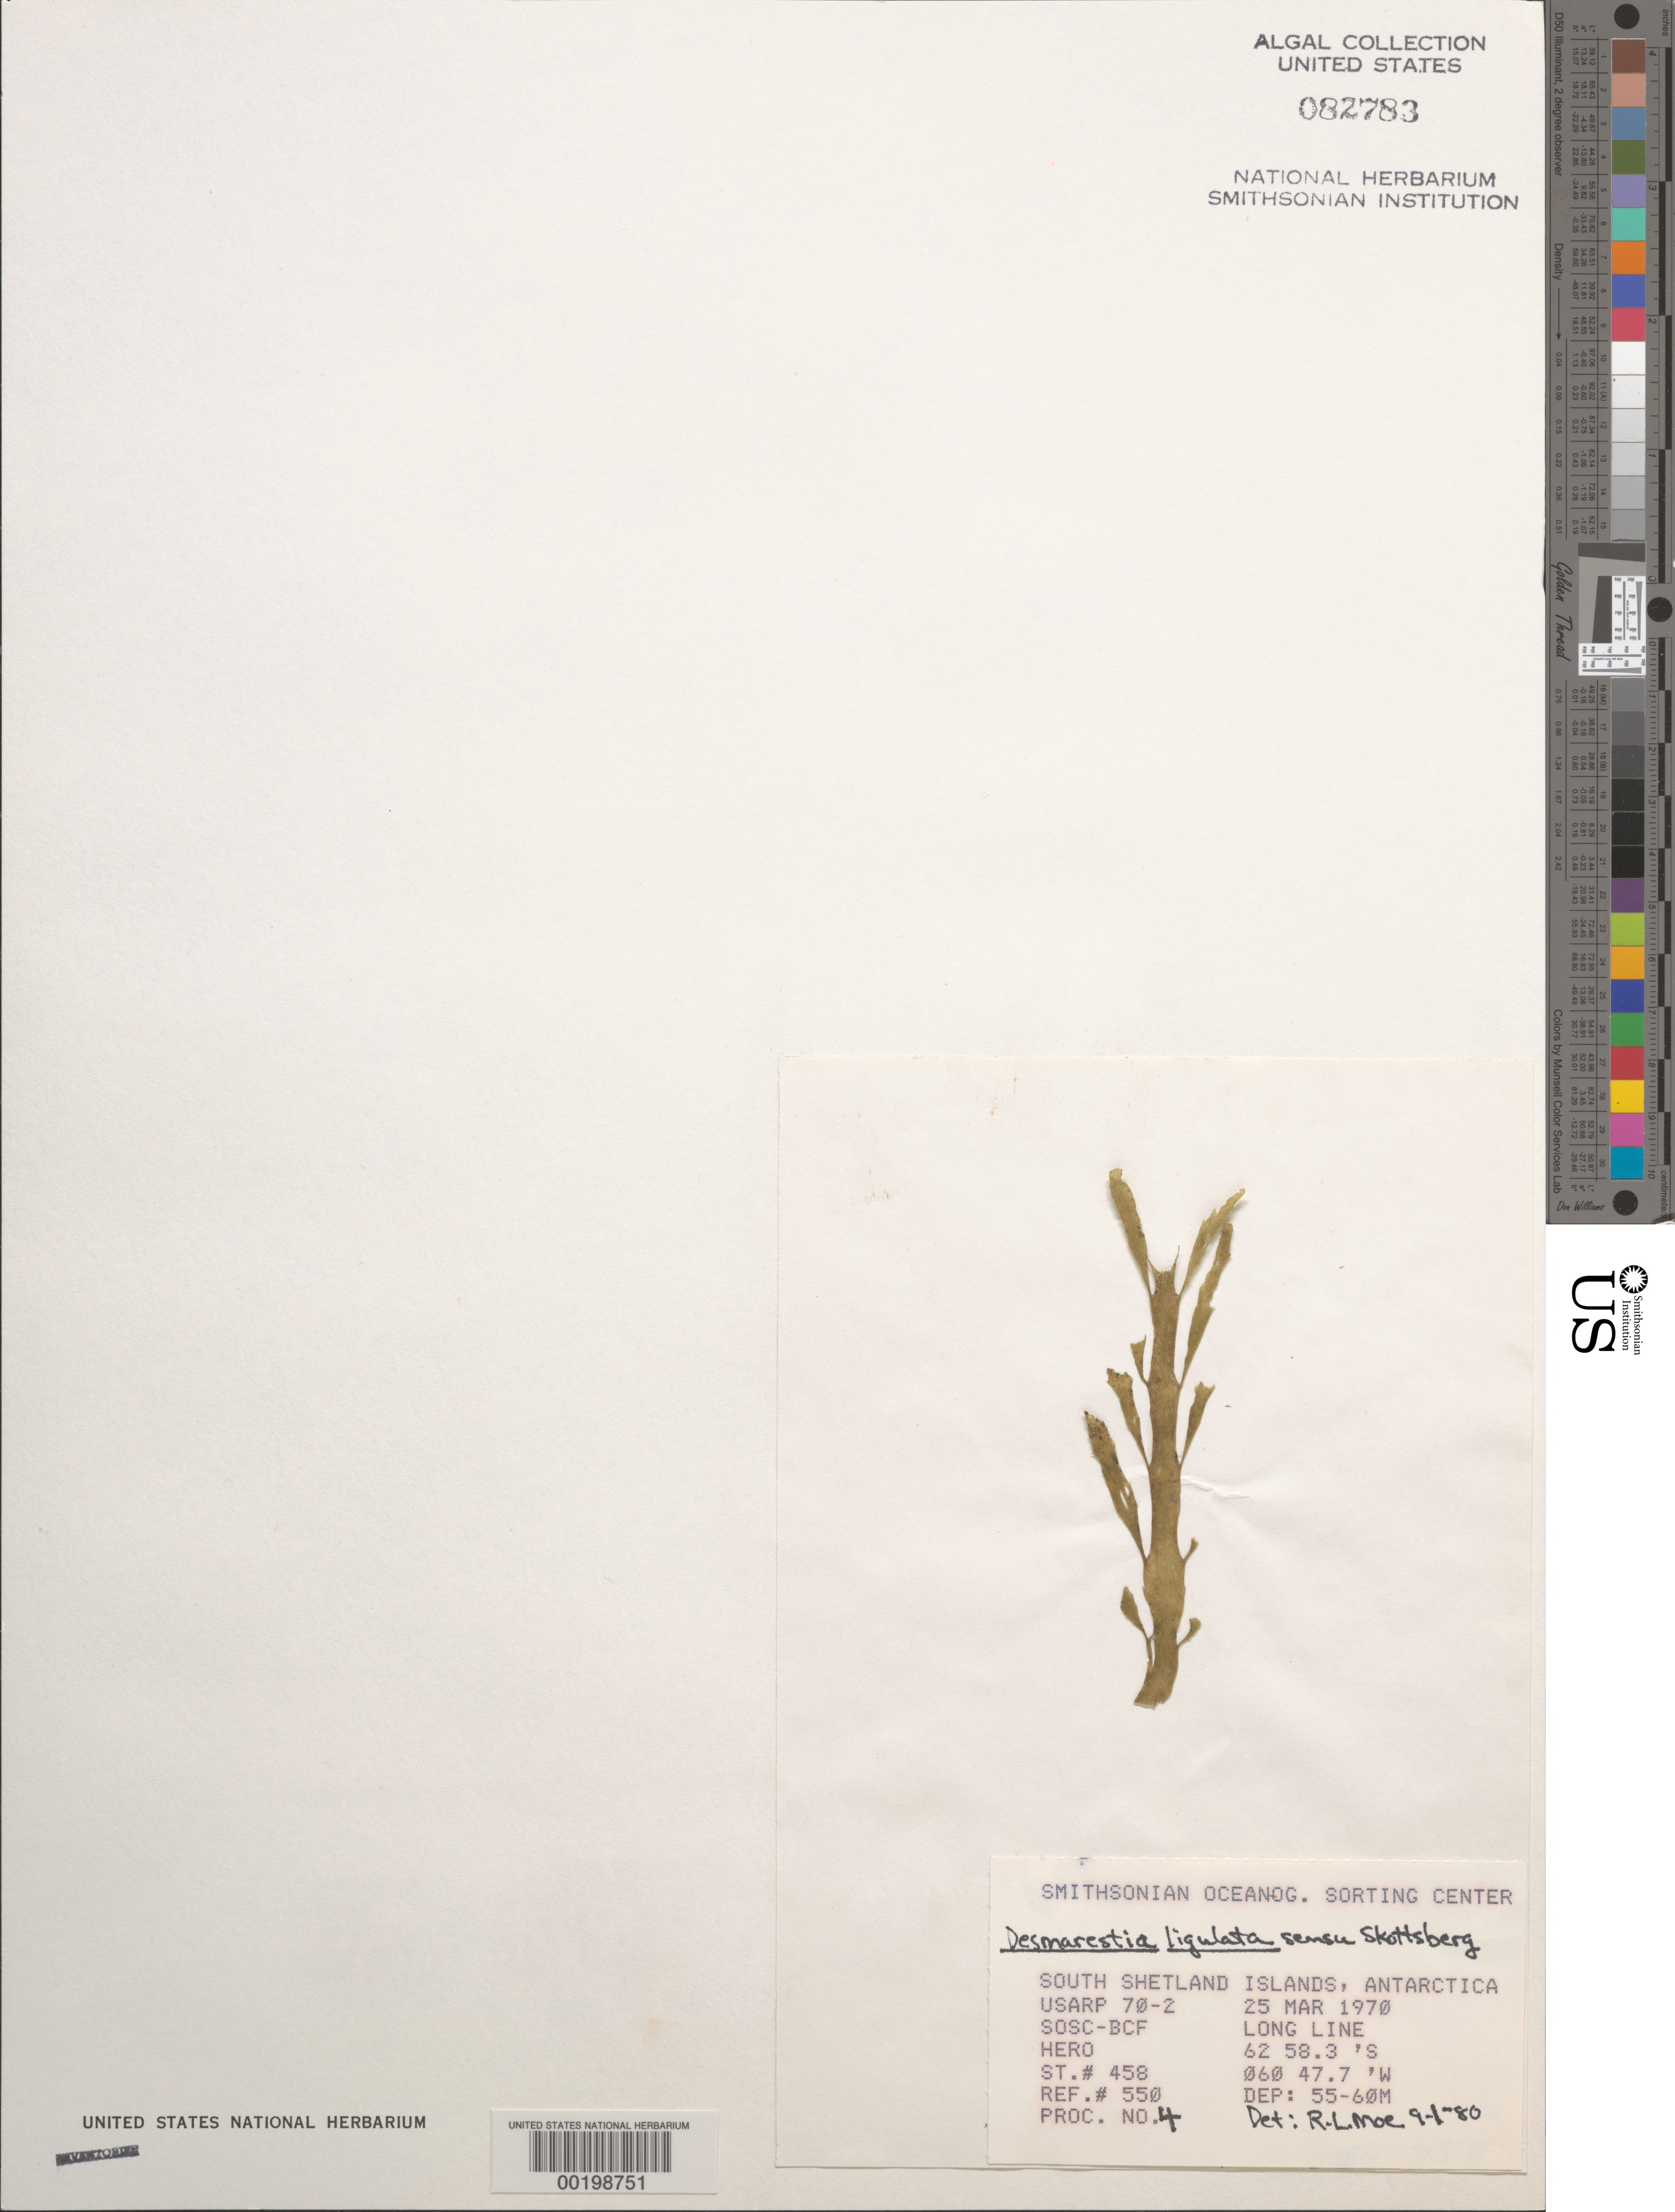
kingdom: Chromista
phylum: Ochrophyta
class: Phaeophyceae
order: Desmarestiales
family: Desmarestiaceae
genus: Desmarestia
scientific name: Desmarestia ligulata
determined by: Moe, R. L.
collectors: SOSC-BCF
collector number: Station 458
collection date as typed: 25 Mar 1970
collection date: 1970-03-25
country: Antarctica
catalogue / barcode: US 82783